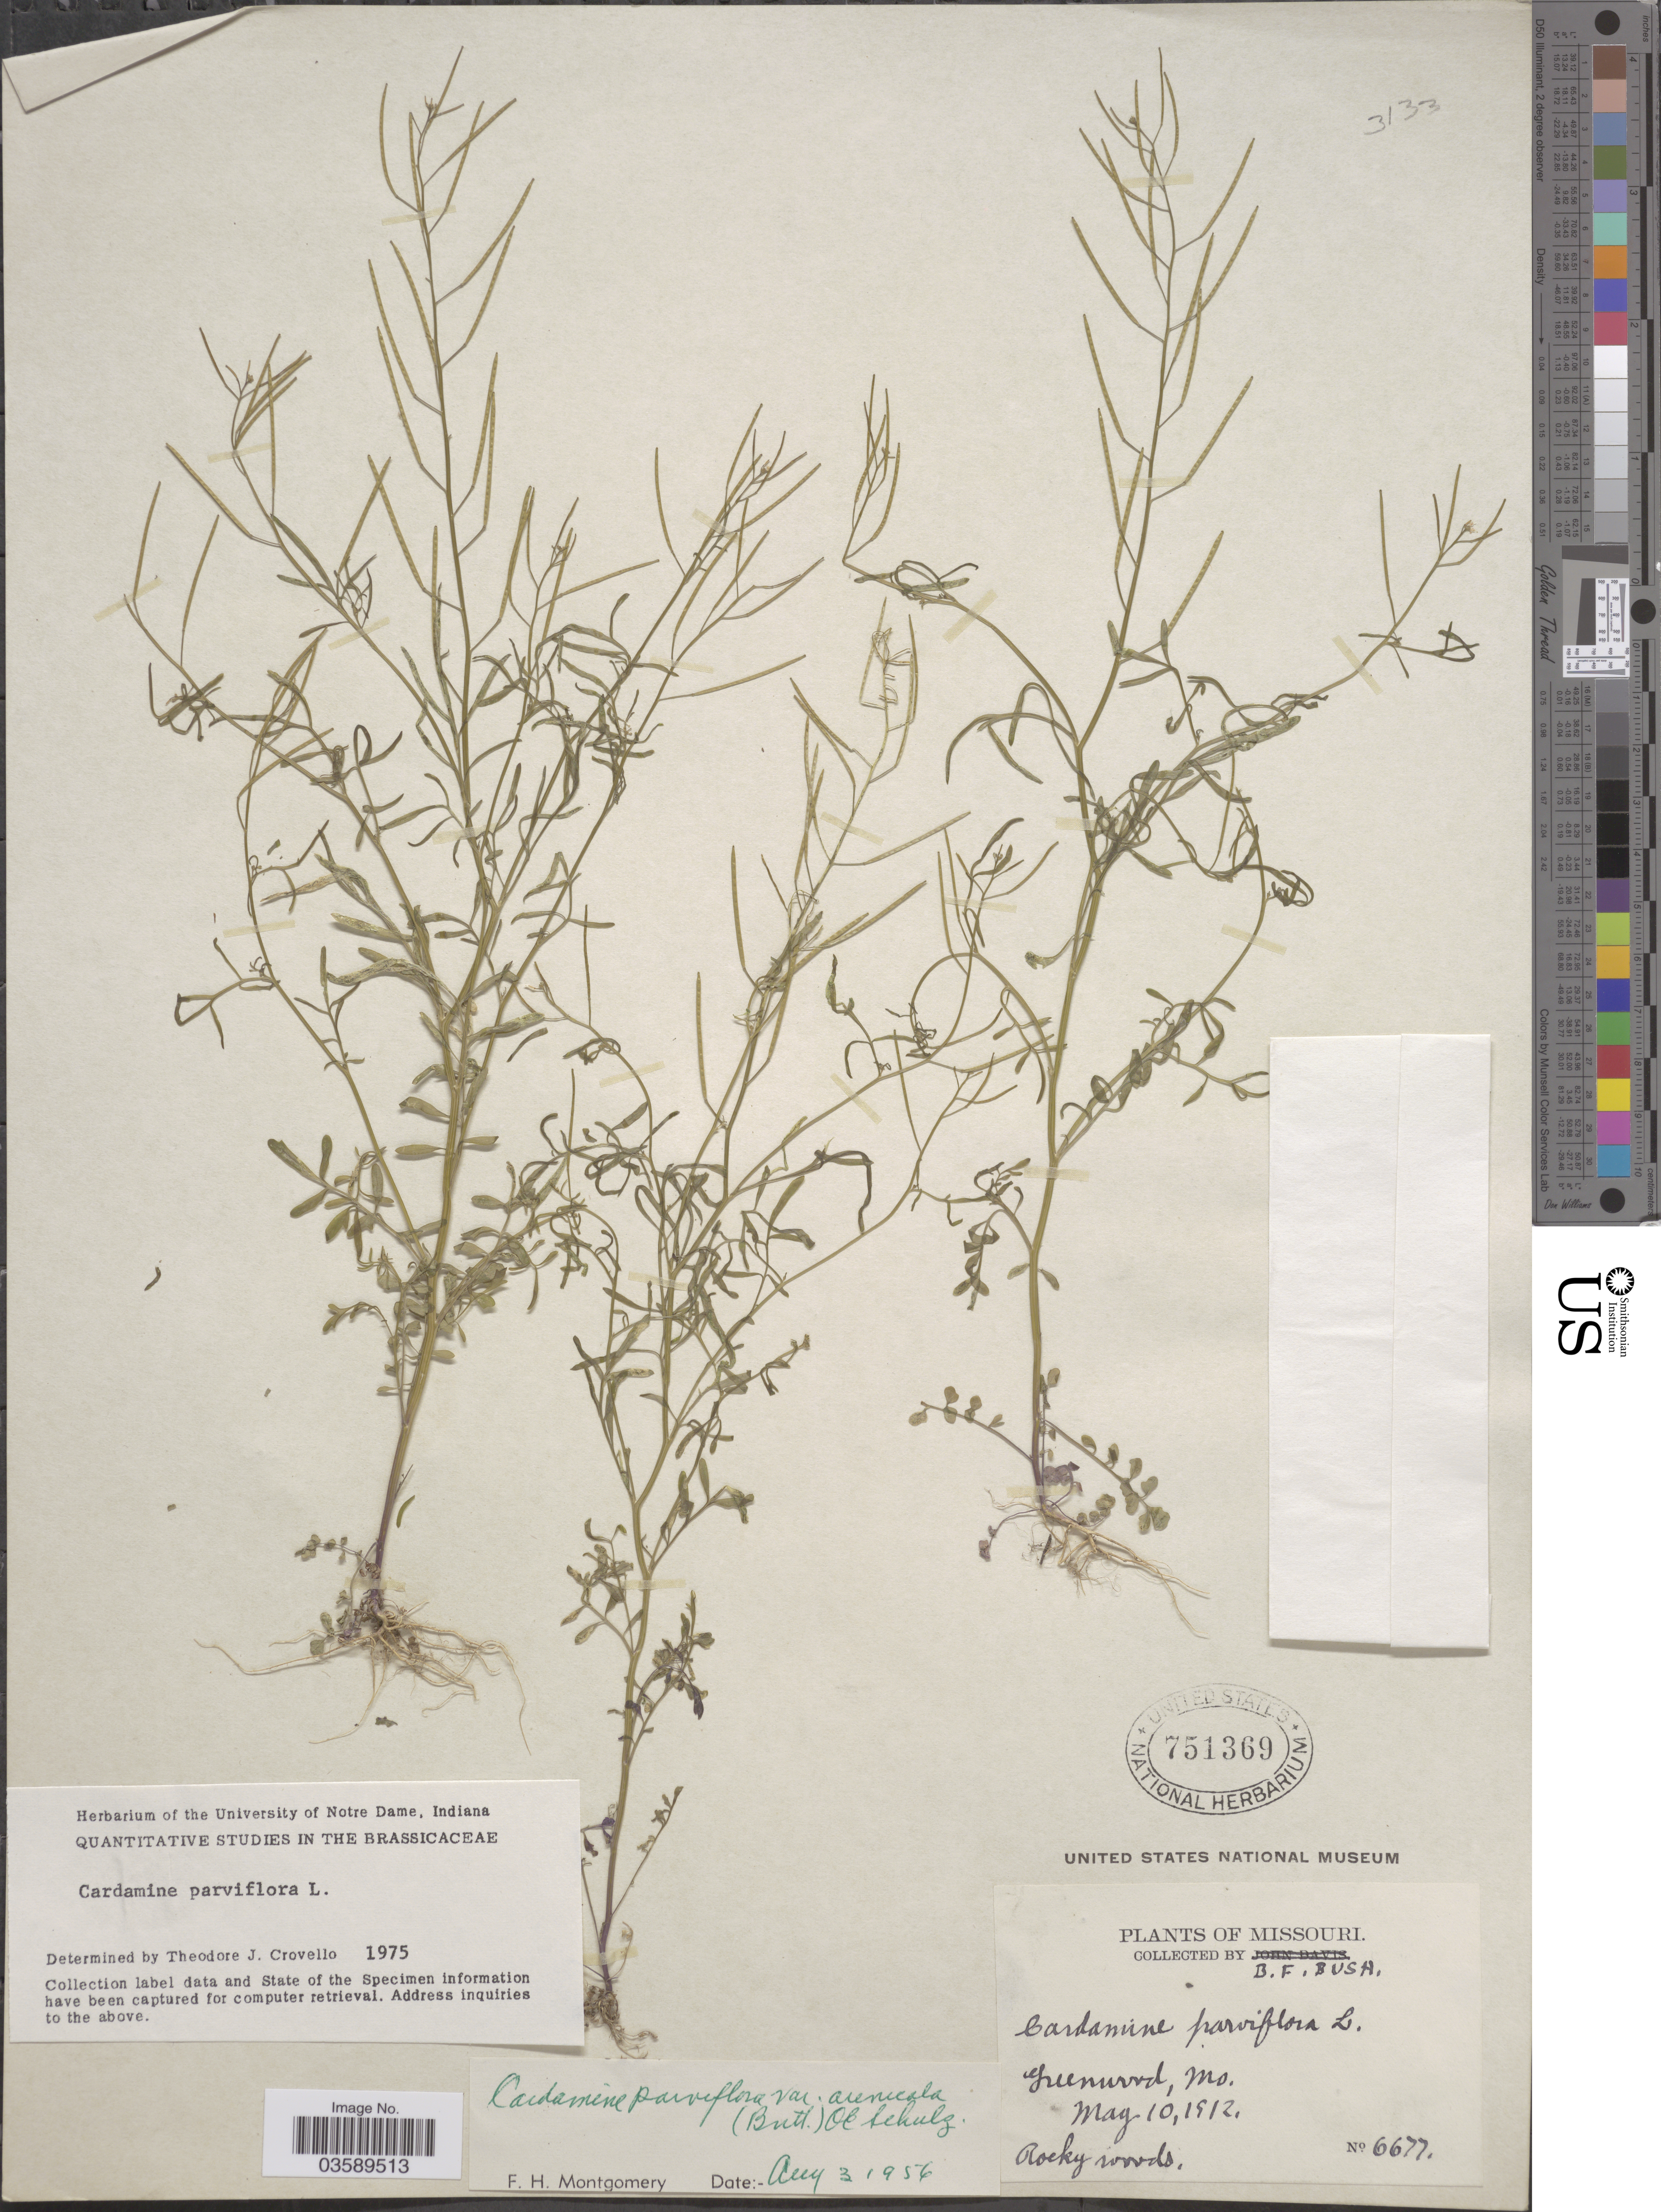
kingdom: Plantae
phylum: Tracheophyta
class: Magnoliopsida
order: Brassicales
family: Brassicaceae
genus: Cardamine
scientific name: Cardamine parviflora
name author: L.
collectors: B. F. Bush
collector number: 6677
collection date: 1912-05-10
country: United States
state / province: Missouri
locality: Greenwood.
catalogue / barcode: US 751369